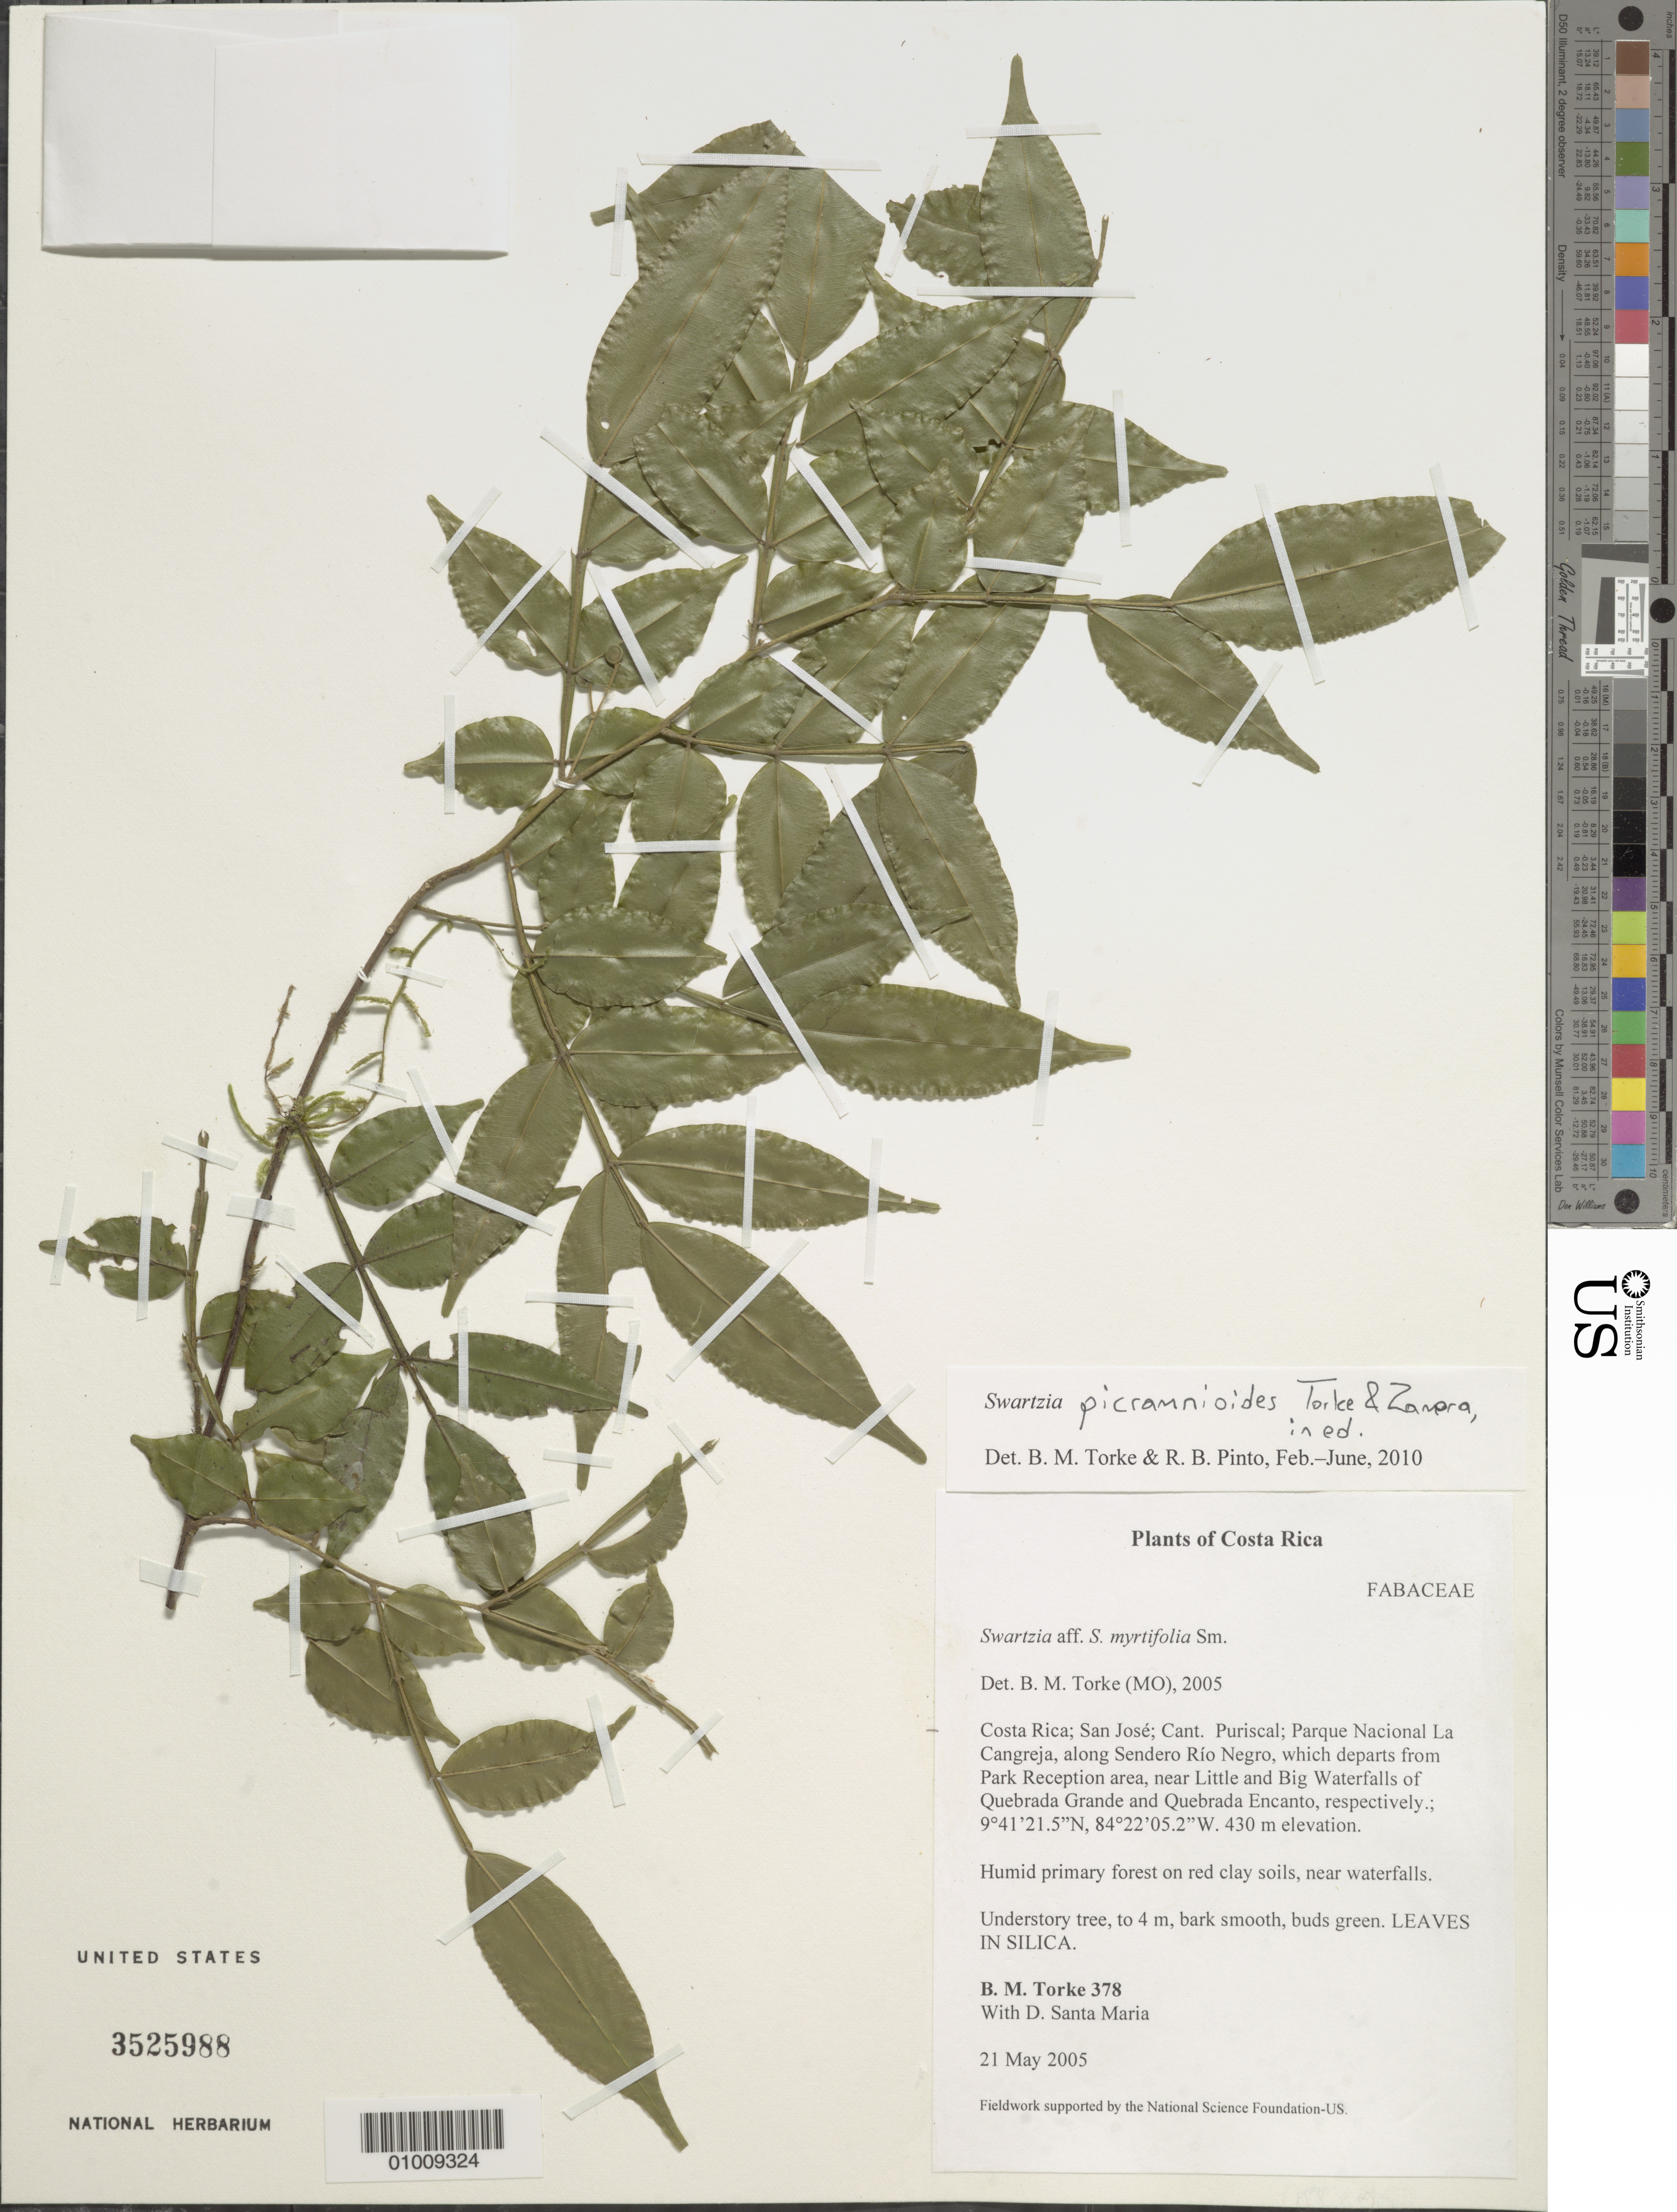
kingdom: Plantae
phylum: Tracheophyta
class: Magnoliopsida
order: Fabales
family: Fabaceae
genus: Swartzia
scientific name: Swartzia picramnioides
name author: Standl. & L.O. Williams ex N. Zamora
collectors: B. M. Torke & D. Santa Maria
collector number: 378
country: Costa Rica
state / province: San José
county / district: Puriscal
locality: La Cangreja National Park, Along Sendero Rio Negro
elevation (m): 430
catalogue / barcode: US 3525988